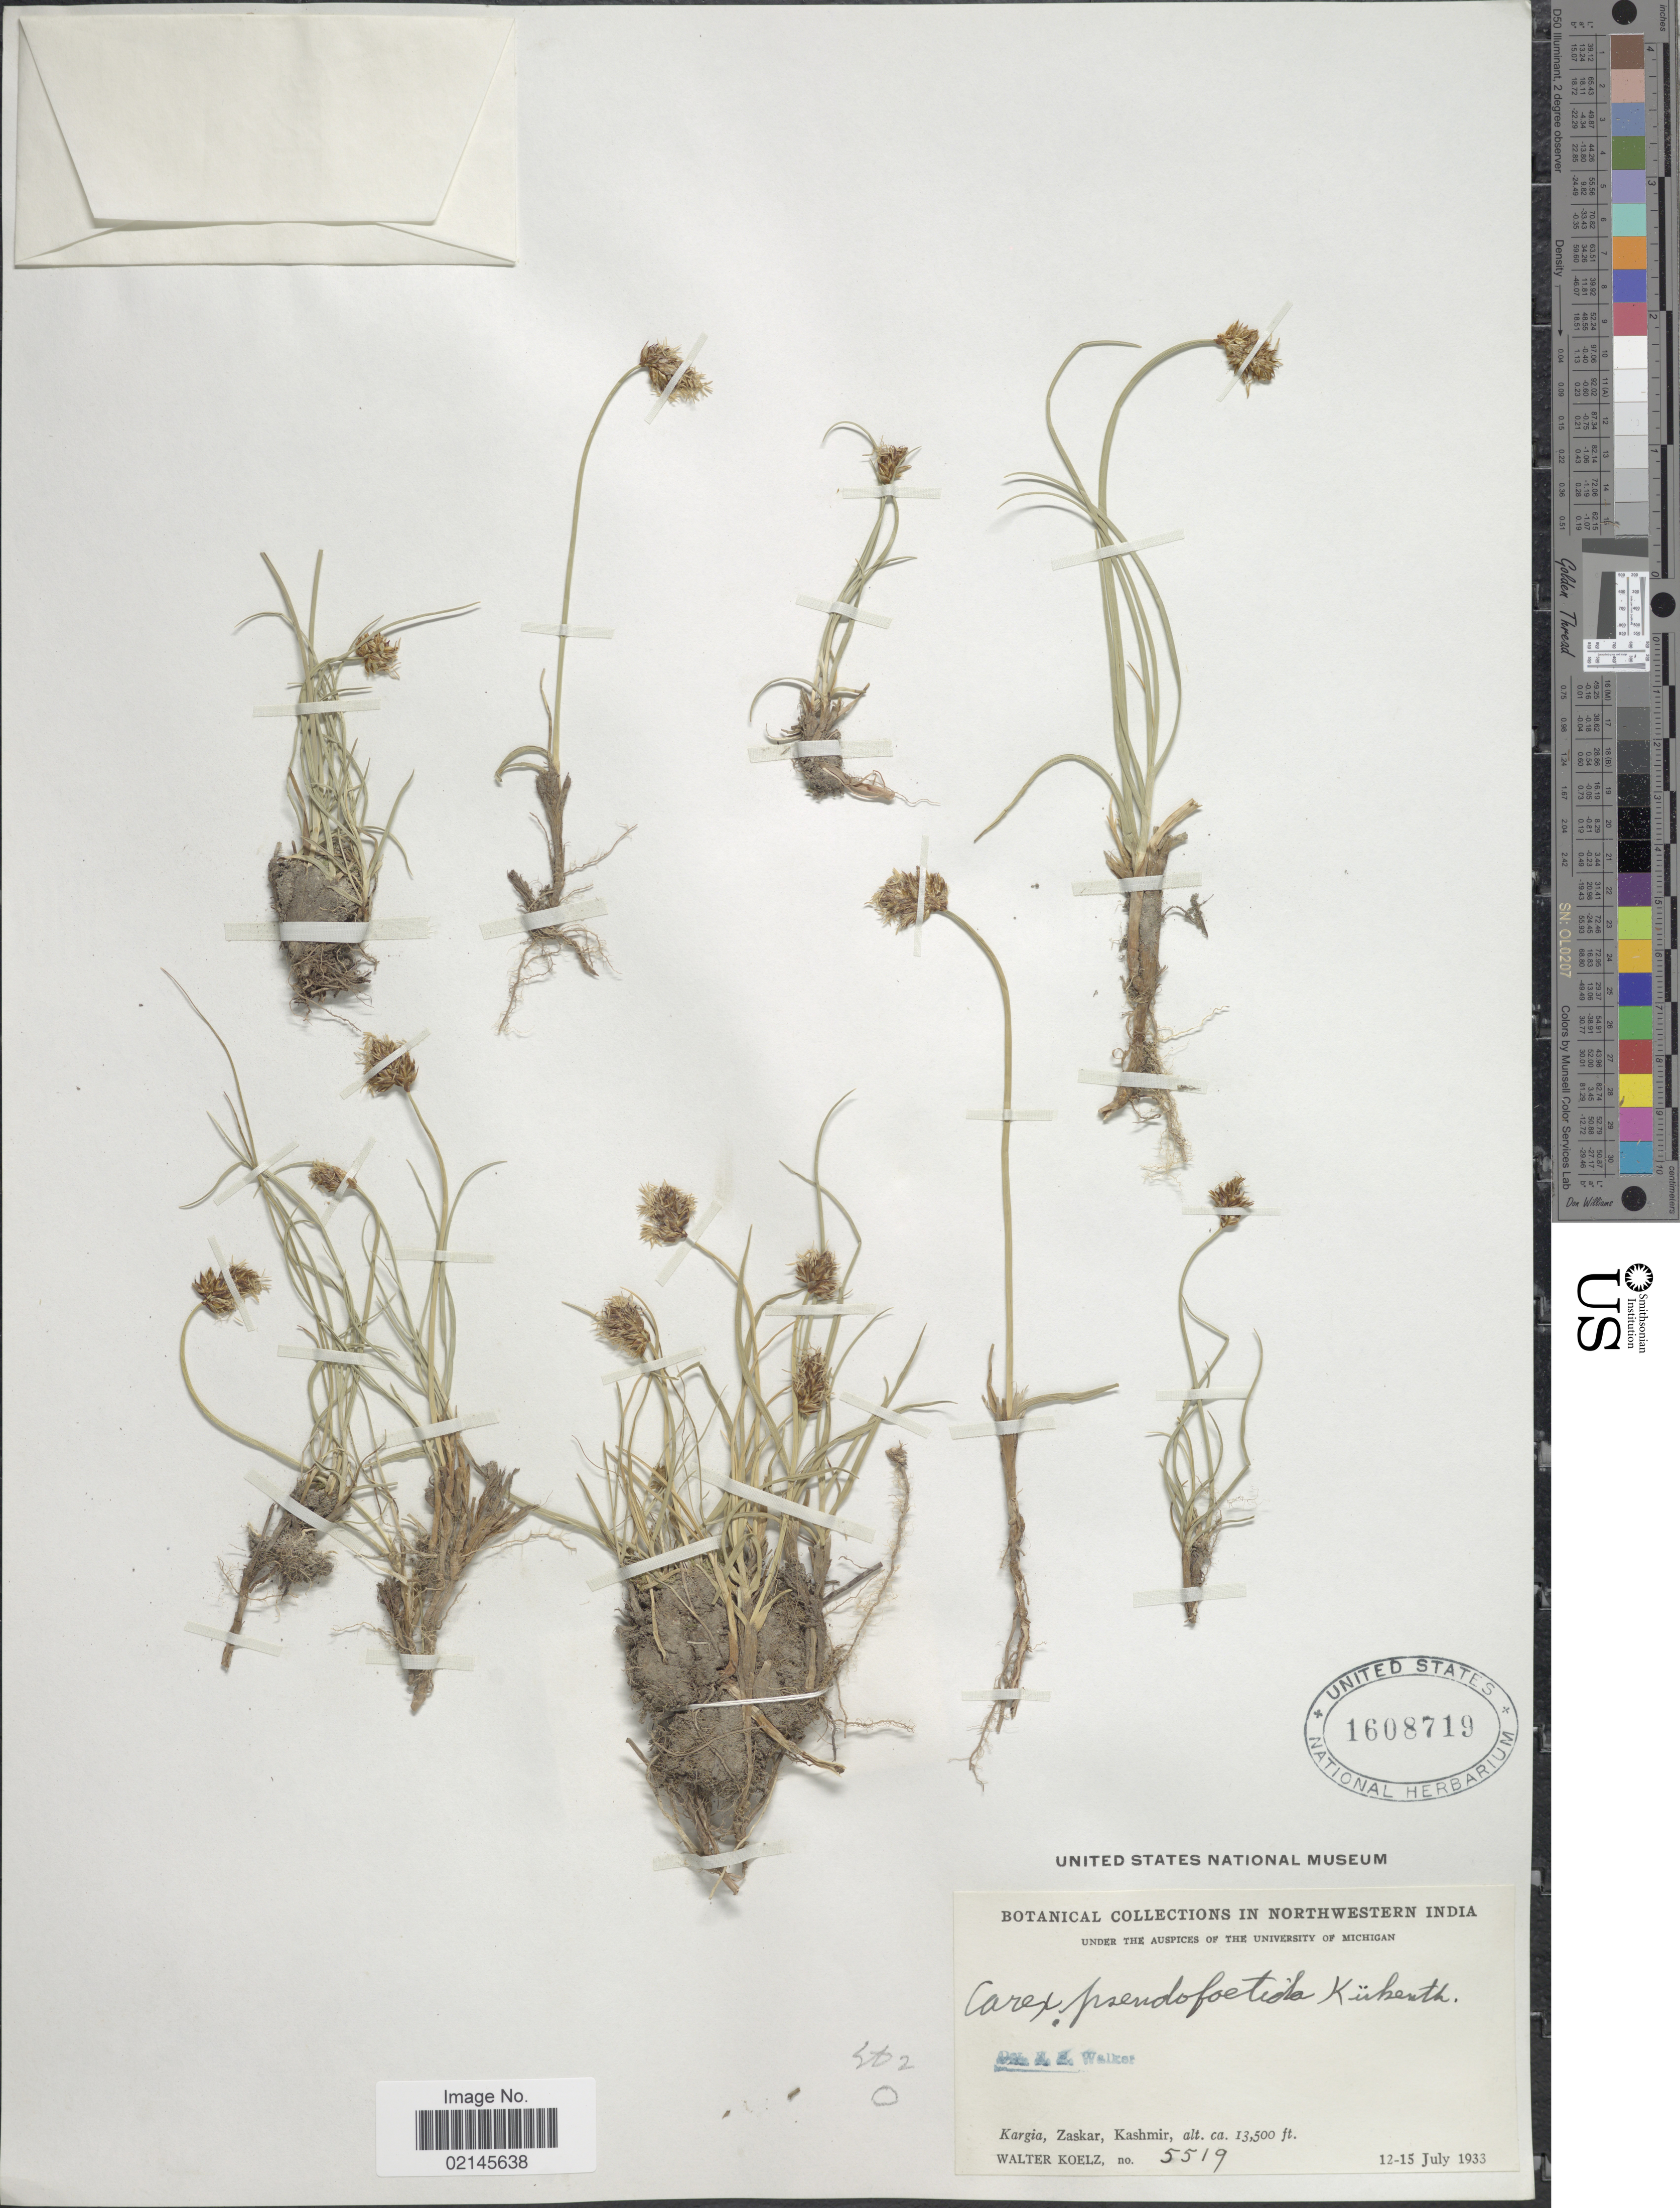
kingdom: Plantae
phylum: Tracheophyta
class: Liliopsida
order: Poales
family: Cyperaceae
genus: Carex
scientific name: Carex pseudofoetida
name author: Kük.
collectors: W. N. Koelz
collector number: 5519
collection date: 1933-07-12/1933-07-15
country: India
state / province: Jammu and Kashmir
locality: Northwestern India, Kargia, Zaskar, Kashmir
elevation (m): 4115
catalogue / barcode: US 1608719